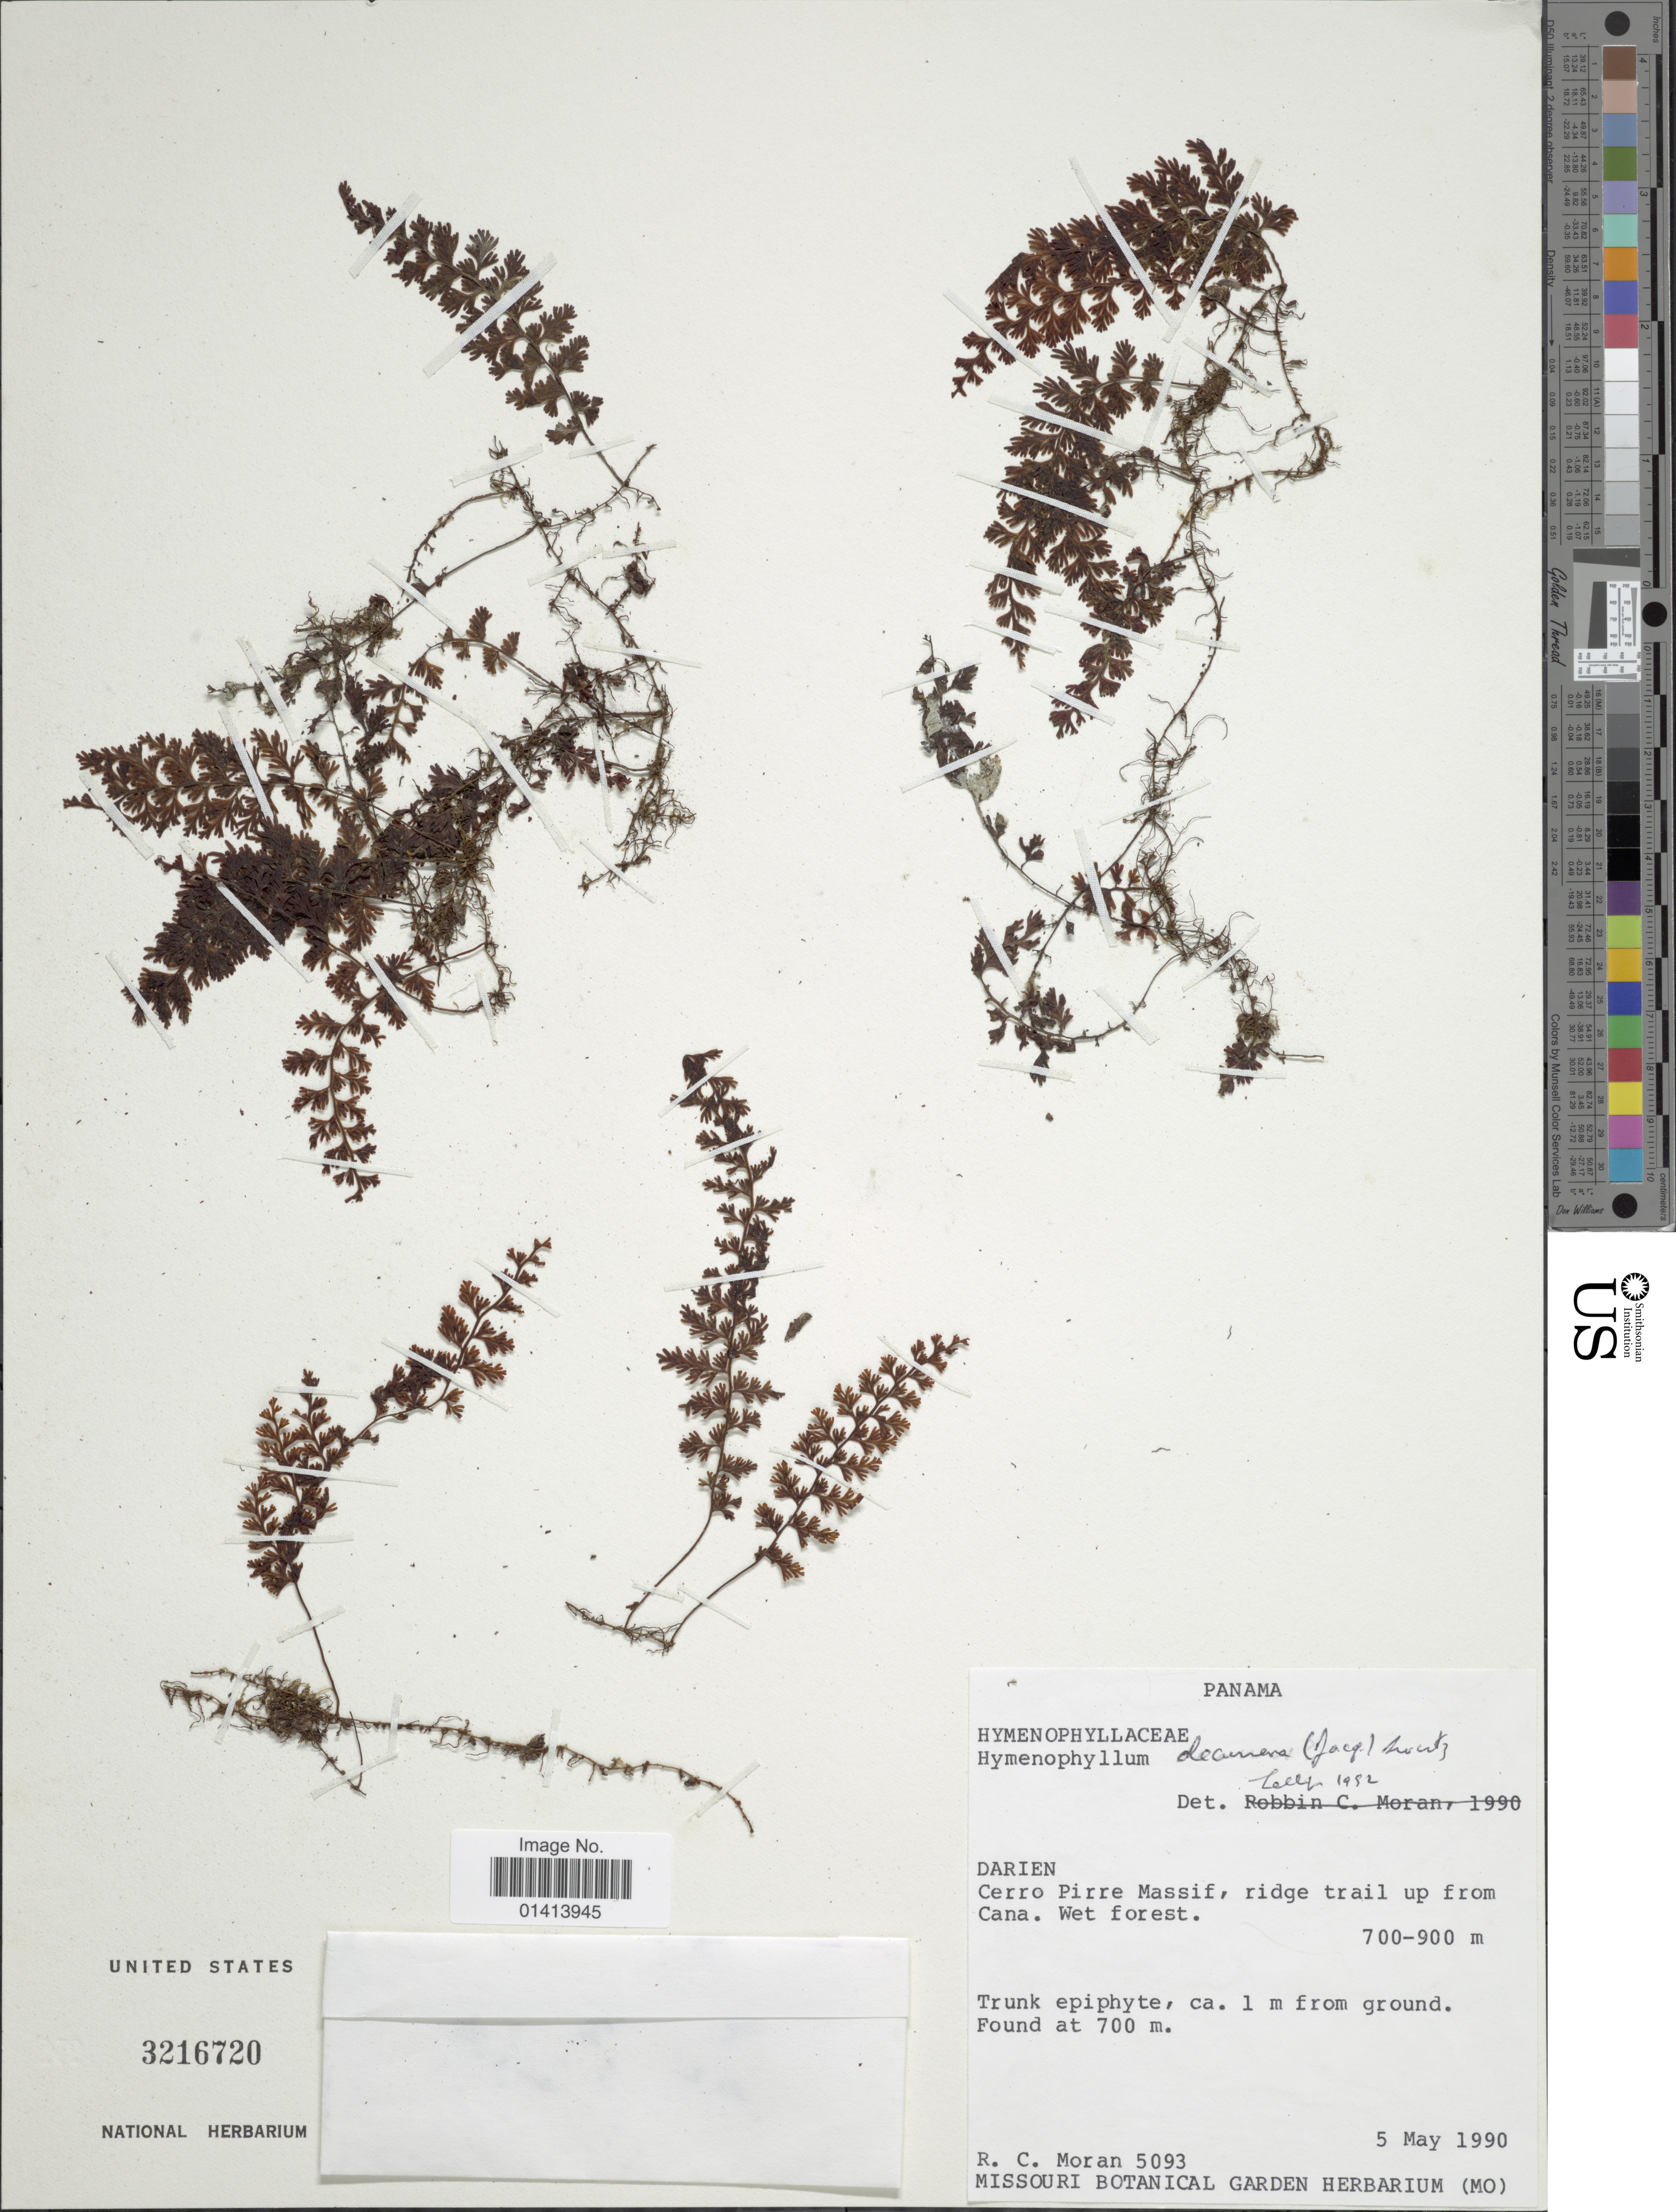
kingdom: Plantae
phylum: Tracheophyta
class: Polypodiopsida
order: Hymenophyllales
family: Hymenophyllaceae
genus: Hymenophyllum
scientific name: Hymenophyllum decurrens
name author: (Jacq.) Sw.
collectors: R. Moran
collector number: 5093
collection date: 1990-05-05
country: Panama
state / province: Darién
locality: Cero Pirre Massif, ridge trail up from Cana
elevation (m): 700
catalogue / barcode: US 3216720